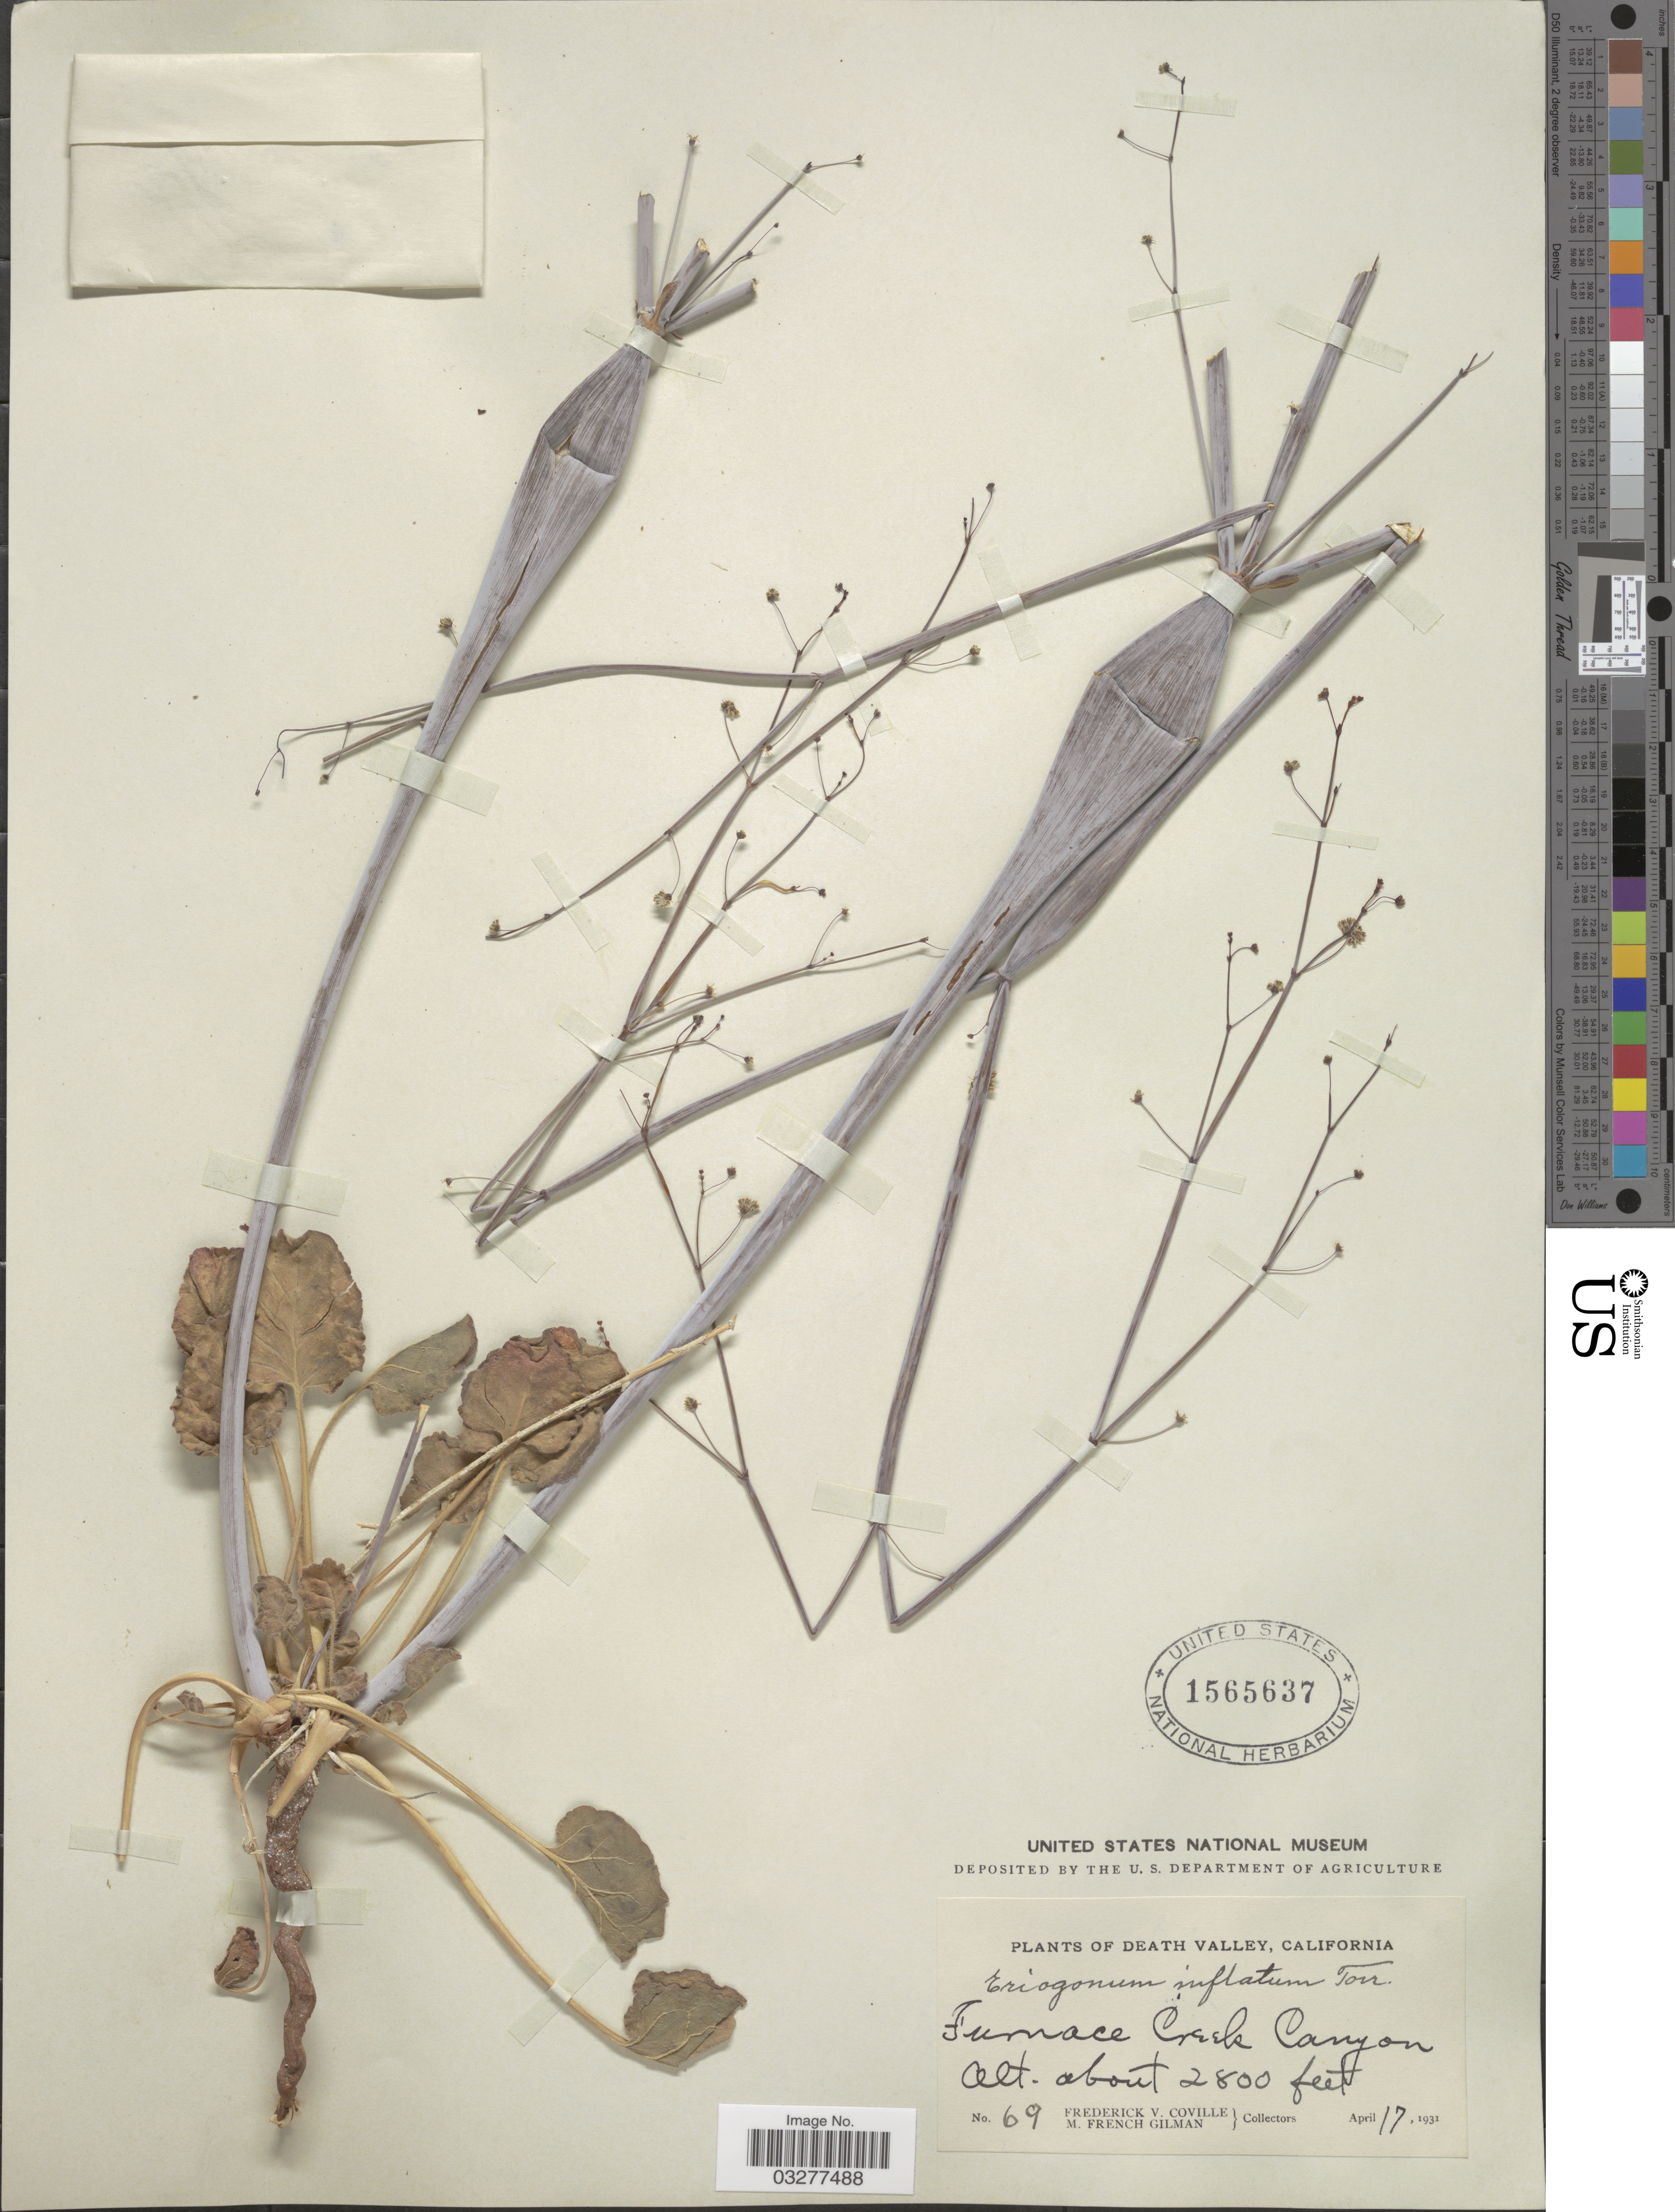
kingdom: Plantae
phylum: Tracheophyta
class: Magnoliopsida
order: Caryophyllales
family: Polygonaceae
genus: Eriogonum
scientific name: Eriogonum inflatum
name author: Torr. & Frém.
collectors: F. V. Coville & M. F. Gilman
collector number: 69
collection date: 1931-04-17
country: United States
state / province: California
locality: Death Valley. Furnace Creek Canyon.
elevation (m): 853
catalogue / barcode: US 1565637